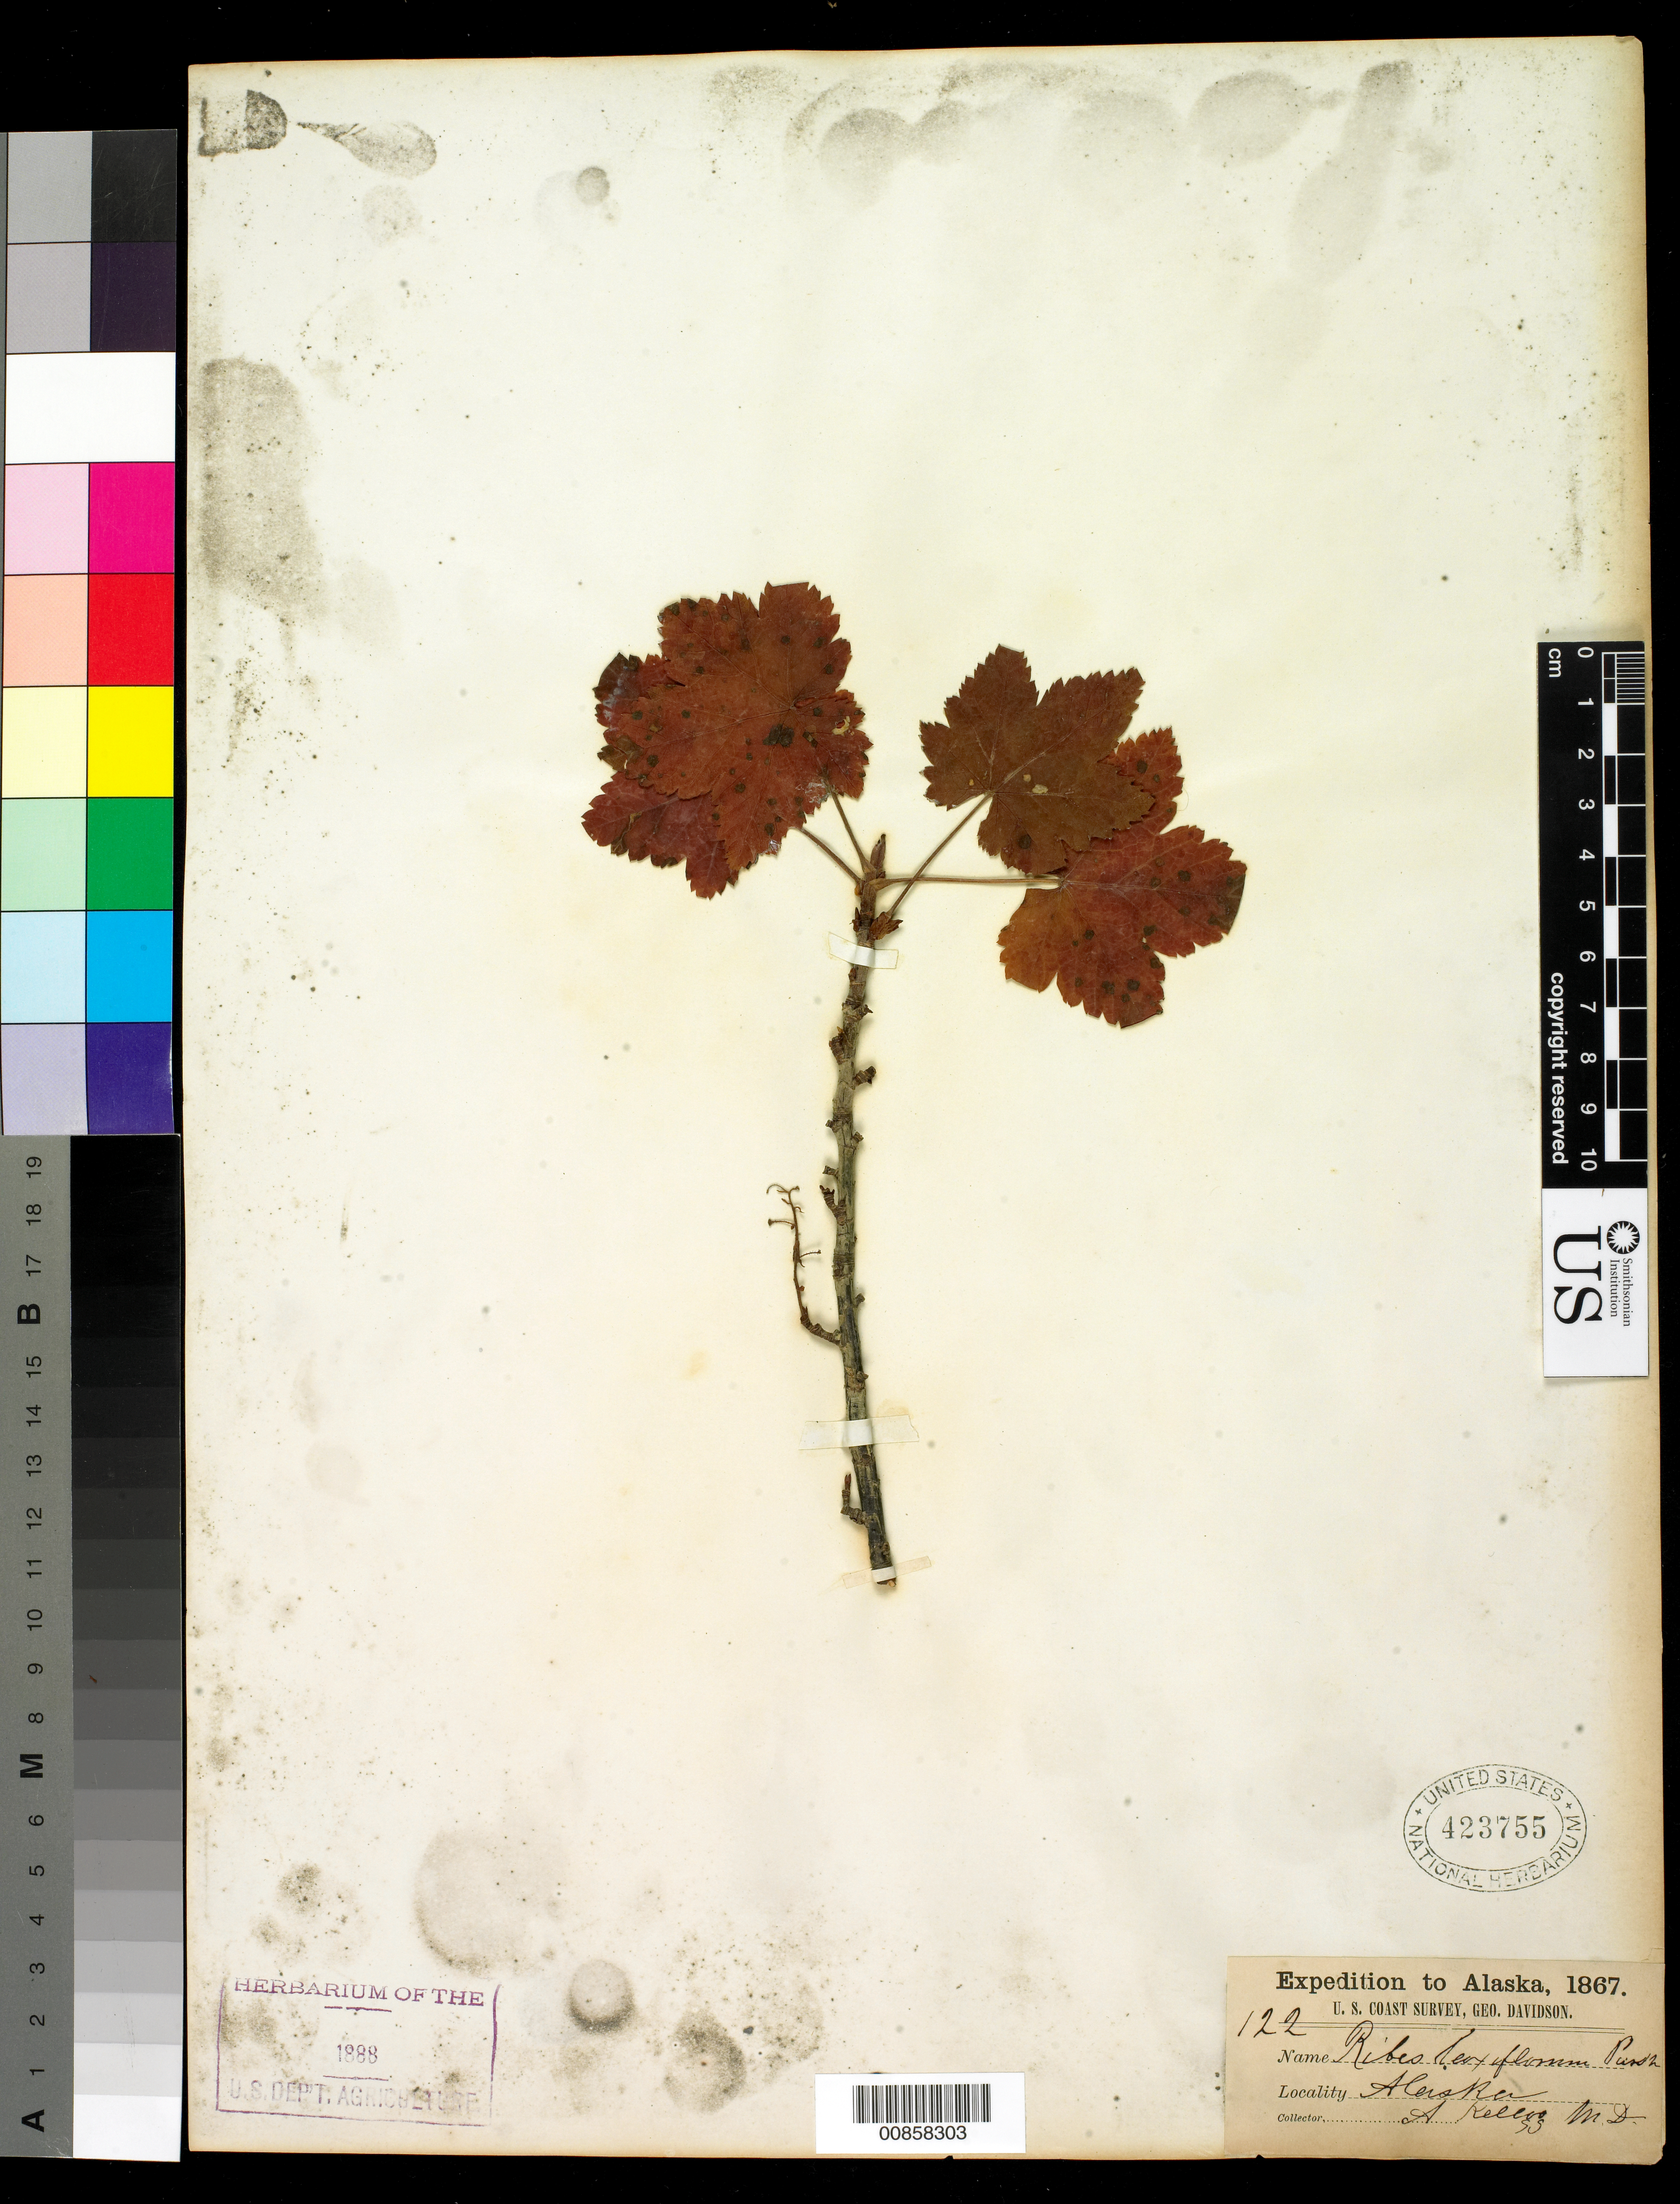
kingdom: Plantae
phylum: Tracheophyta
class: Magnoliopsida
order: Saxifragales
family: Grossulariaceae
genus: Ribes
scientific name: Ribes laxiflorum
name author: Pursh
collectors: A. Kellog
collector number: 122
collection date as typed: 1867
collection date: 1867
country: United States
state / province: Alaska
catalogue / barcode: US 423755